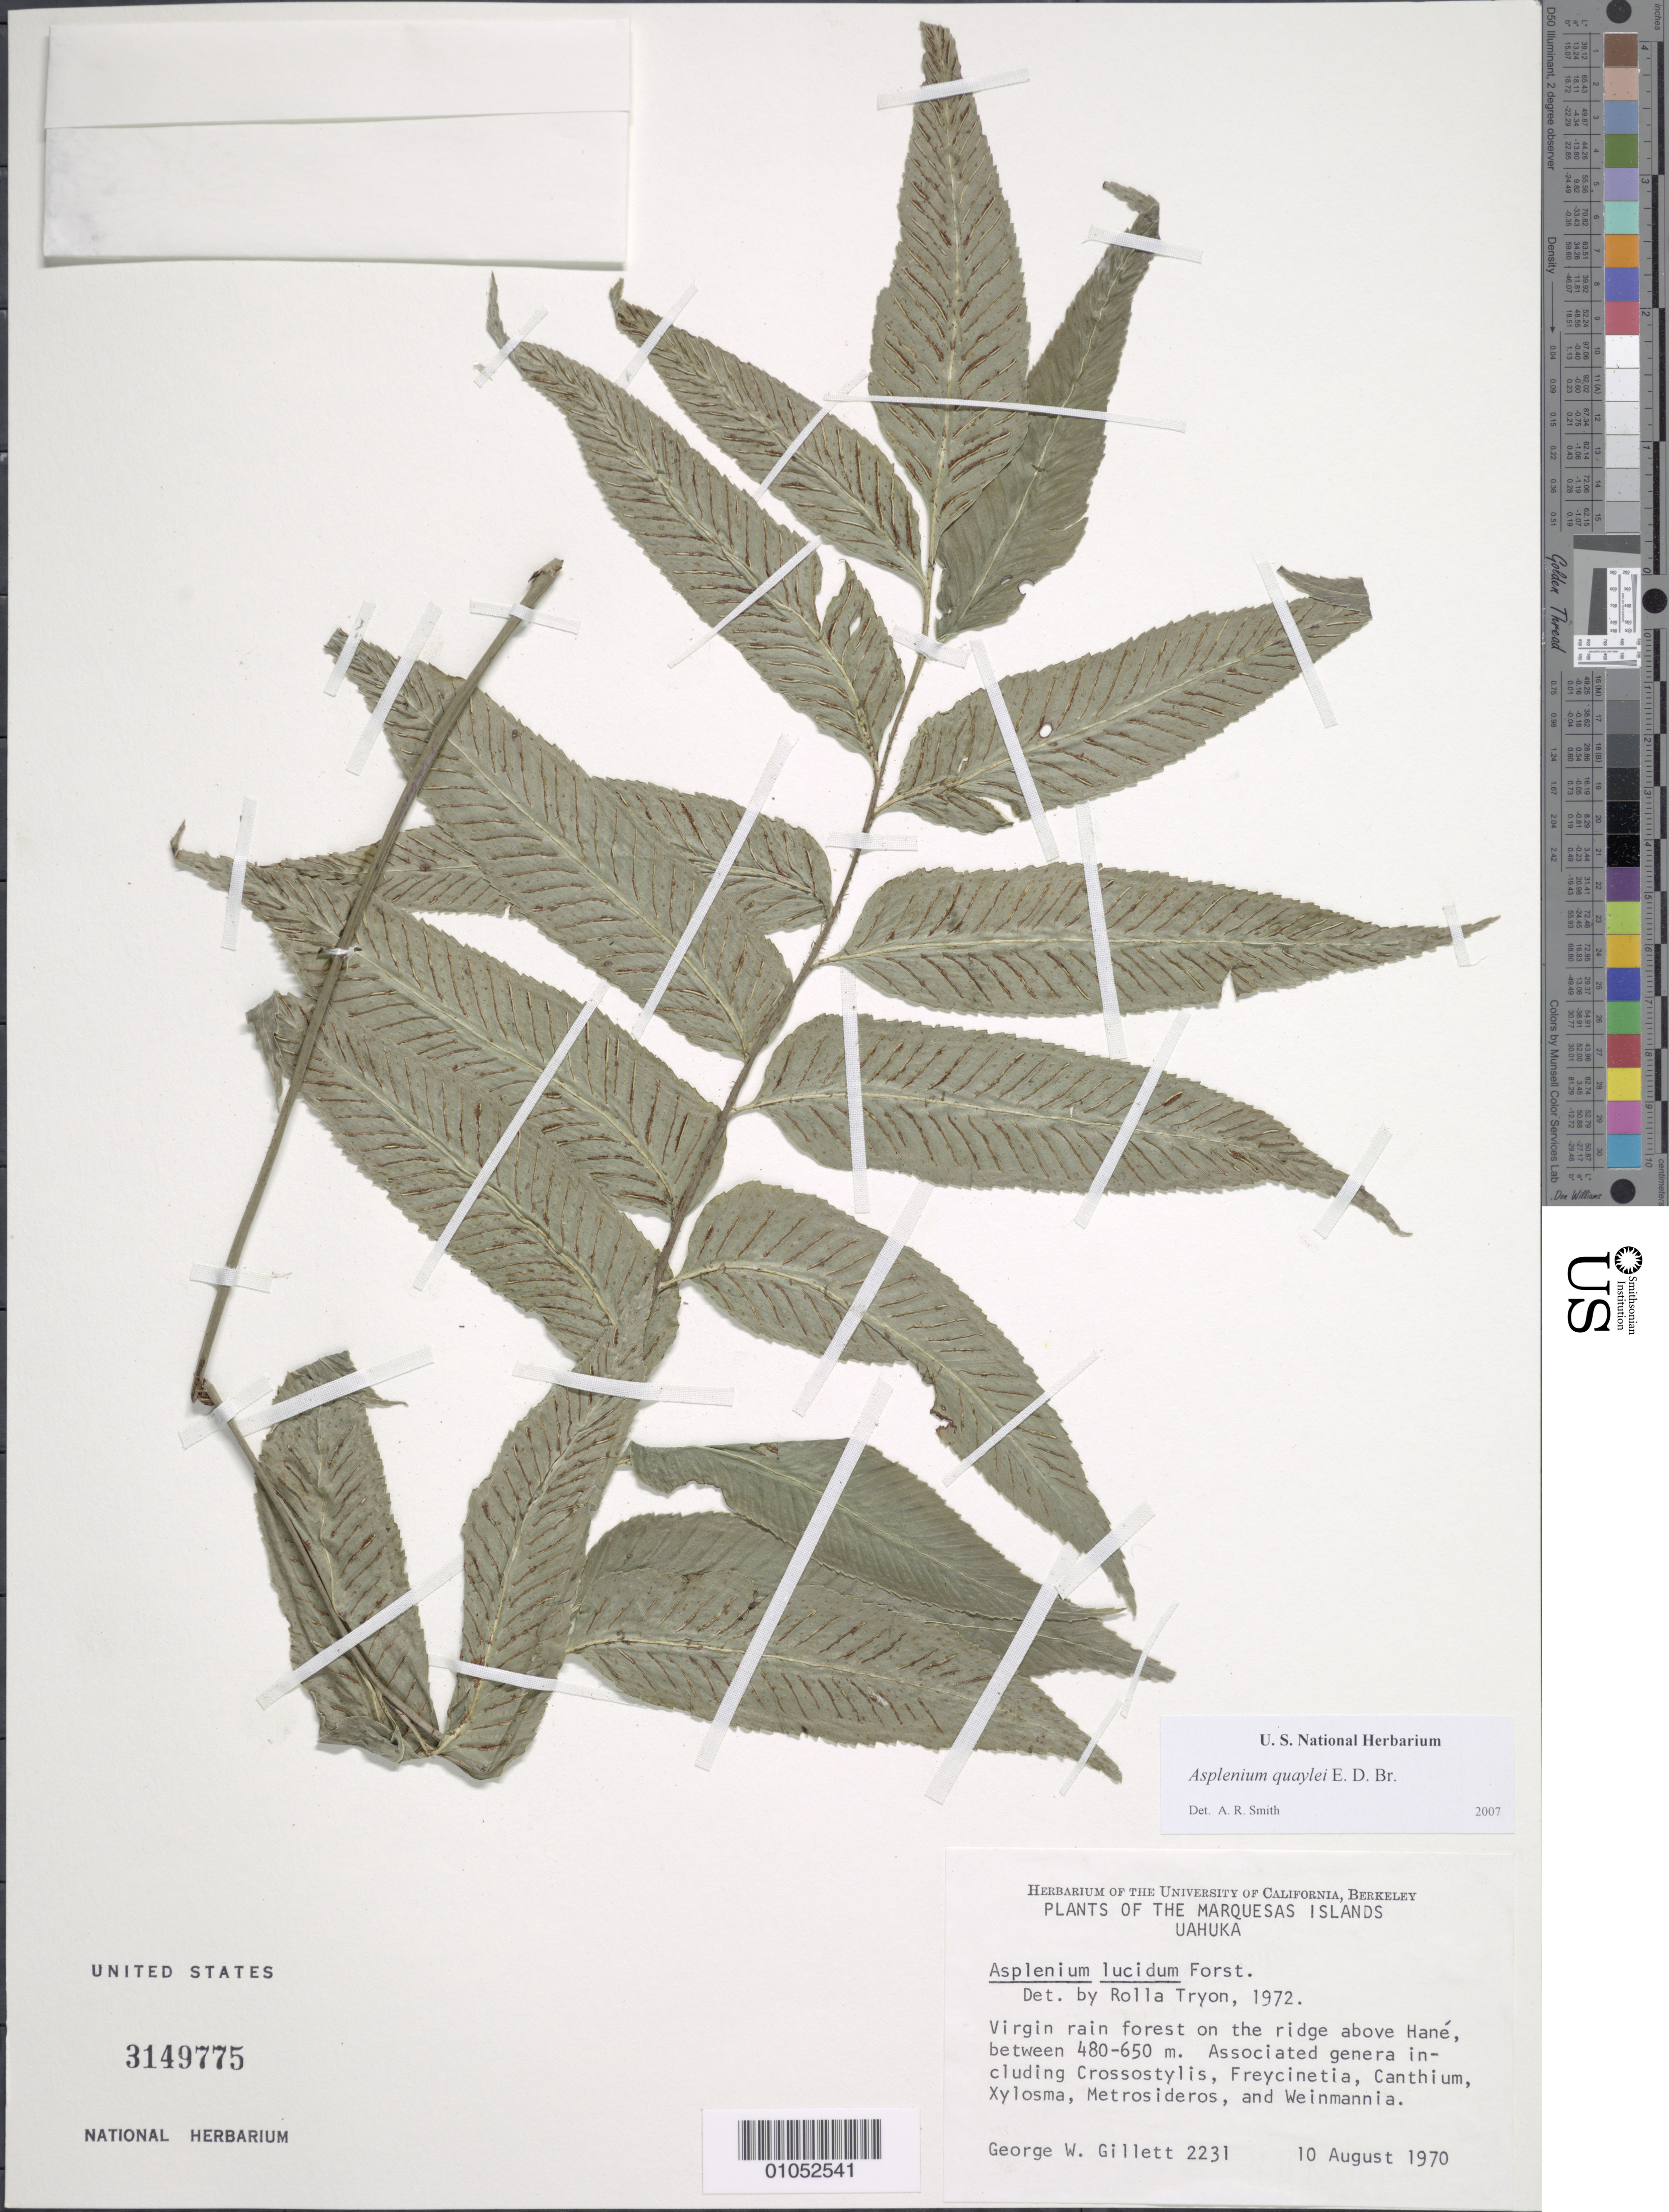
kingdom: Plantae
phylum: Tracheophyta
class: Polypodiopsida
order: Polypodiales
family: Aspleniaceae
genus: Asplenium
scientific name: Asplenium quaylei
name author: E.D. Br.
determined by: Smith, Alan R., (UC)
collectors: G. Gillett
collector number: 2231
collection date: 1970-08-10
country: French Polynesia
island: Ua Huka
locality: Ridge above Hané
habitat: Virgin rain forest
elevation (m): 480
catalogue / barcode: US 3149775